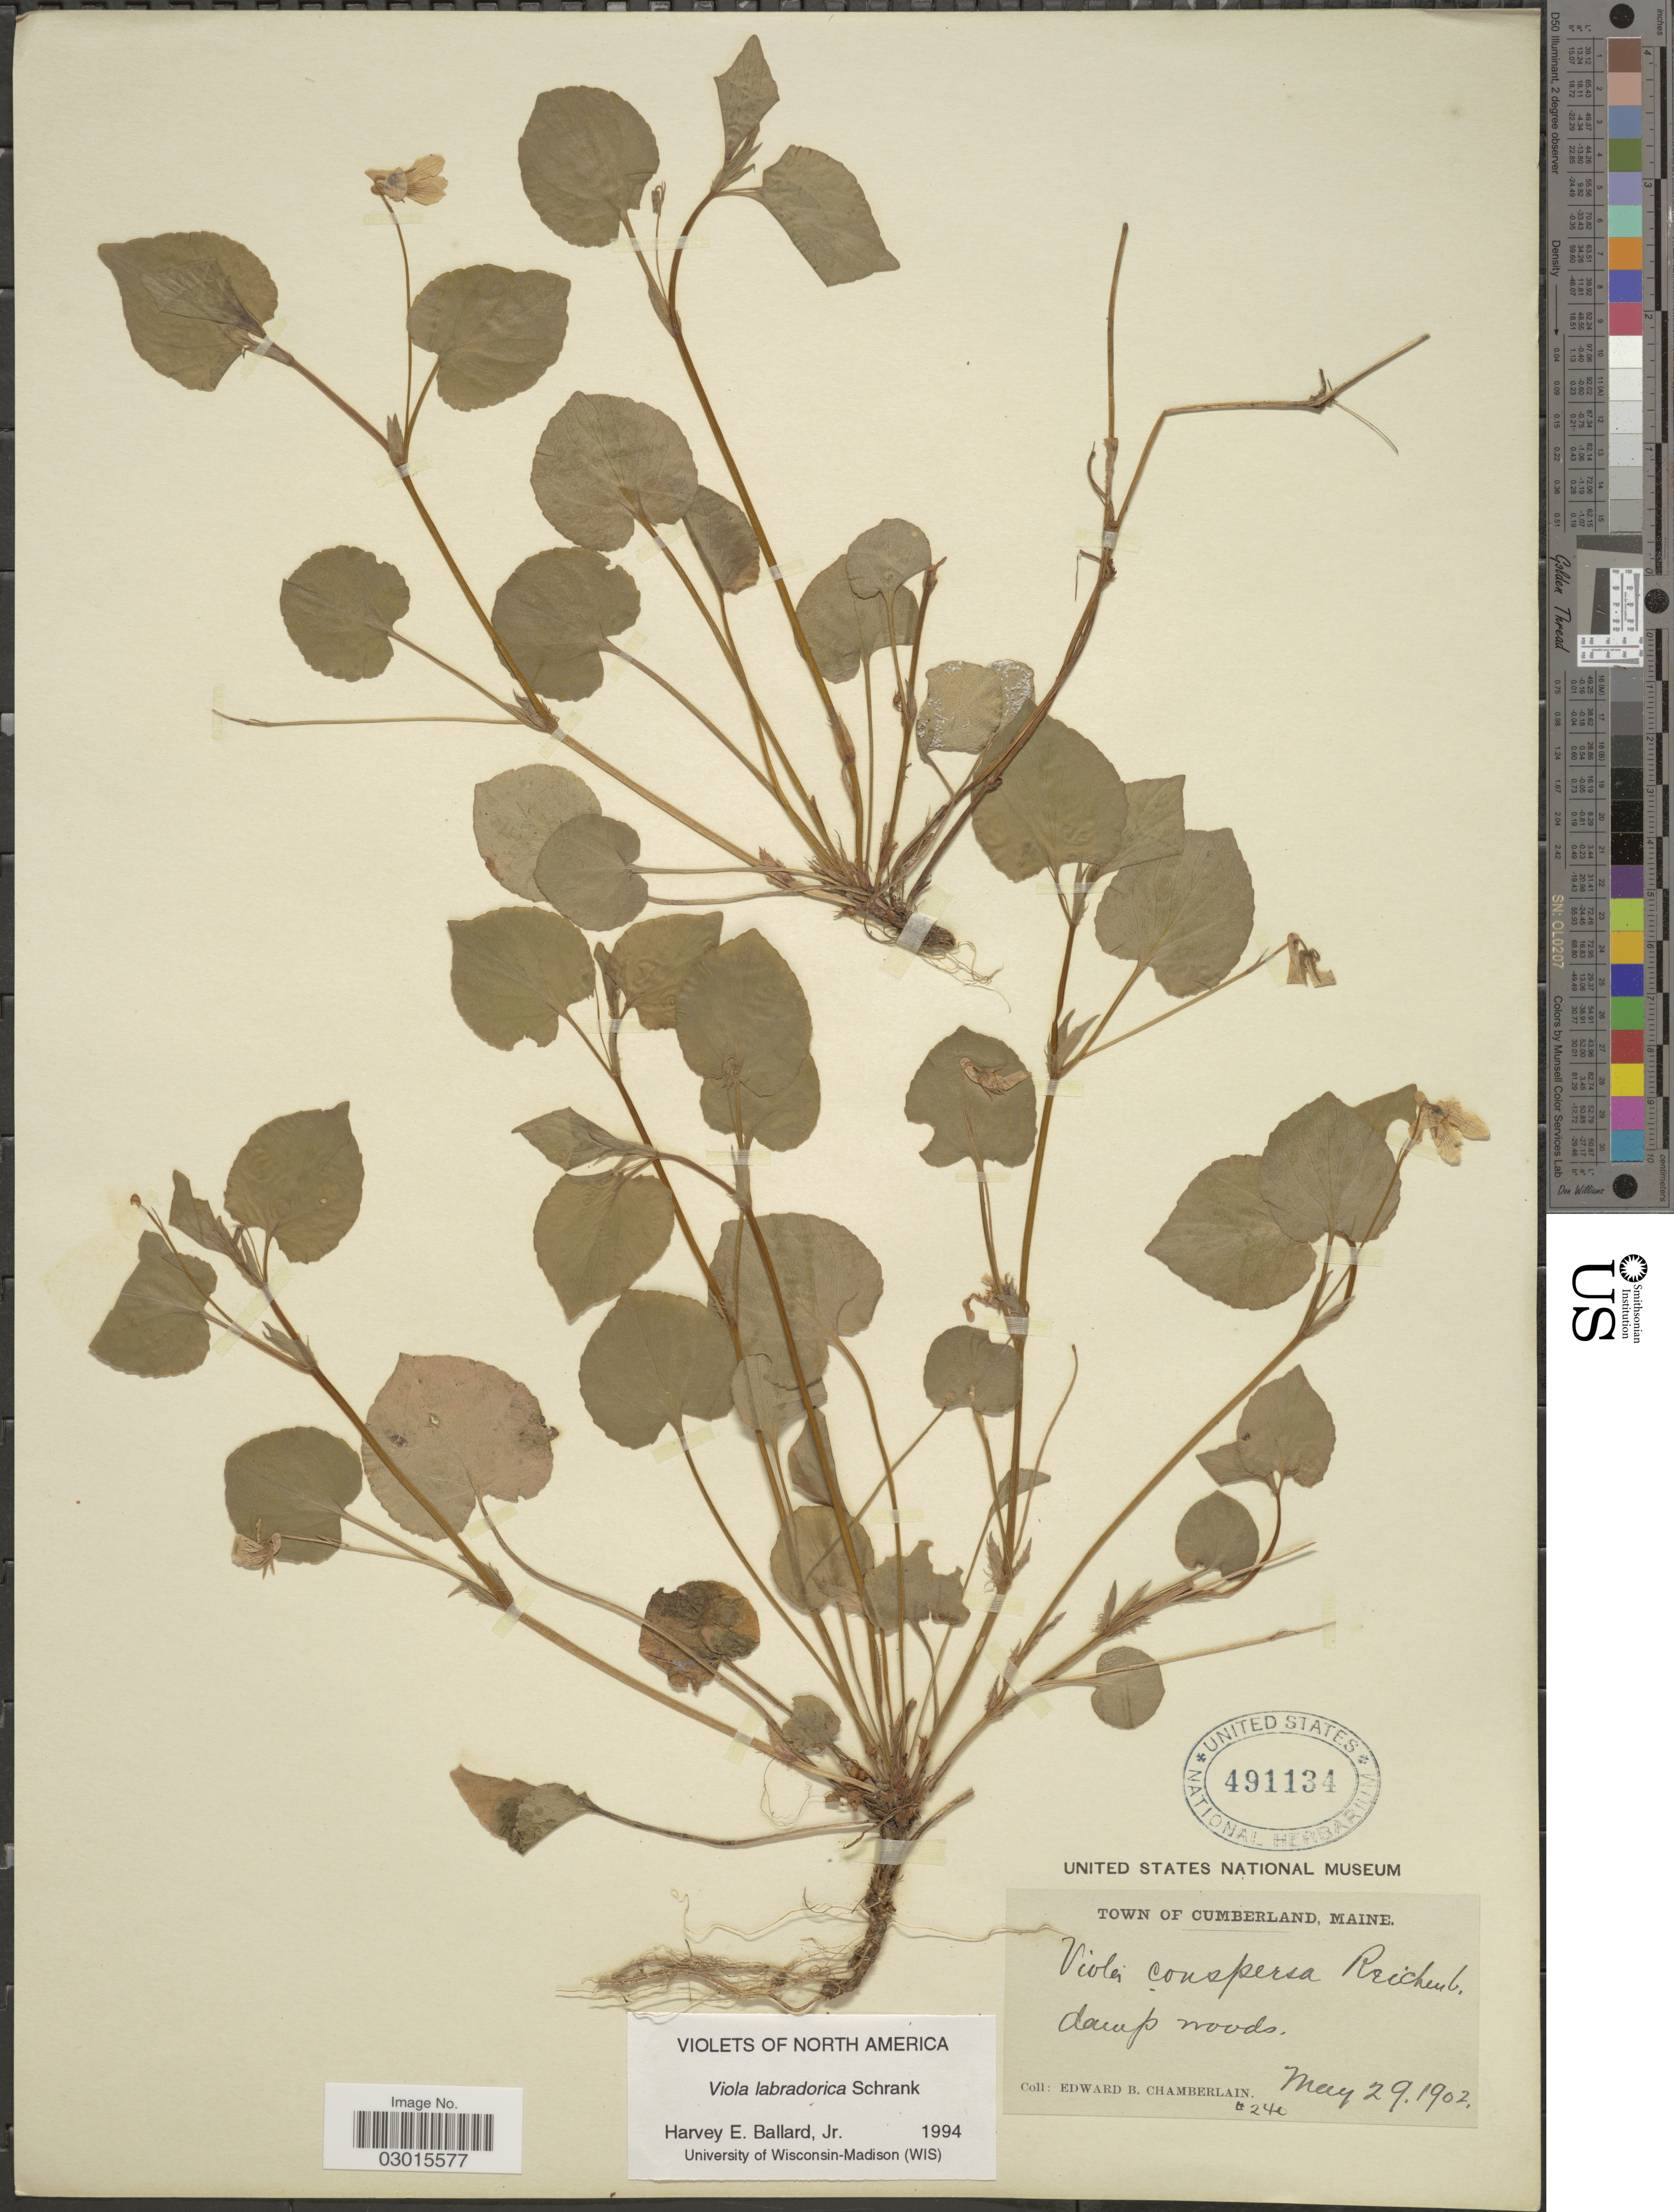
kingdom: Plantae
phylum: Tracheophyta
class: Magnoliopsida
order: Malpighiales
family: Violaceae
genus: Viola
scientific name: Viola labradorica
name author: Schrank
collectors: E. Chamberlain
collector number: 240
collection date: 1902-05-29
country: United States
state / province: Maine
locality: Town of Cumberland.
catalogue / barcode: US 491134